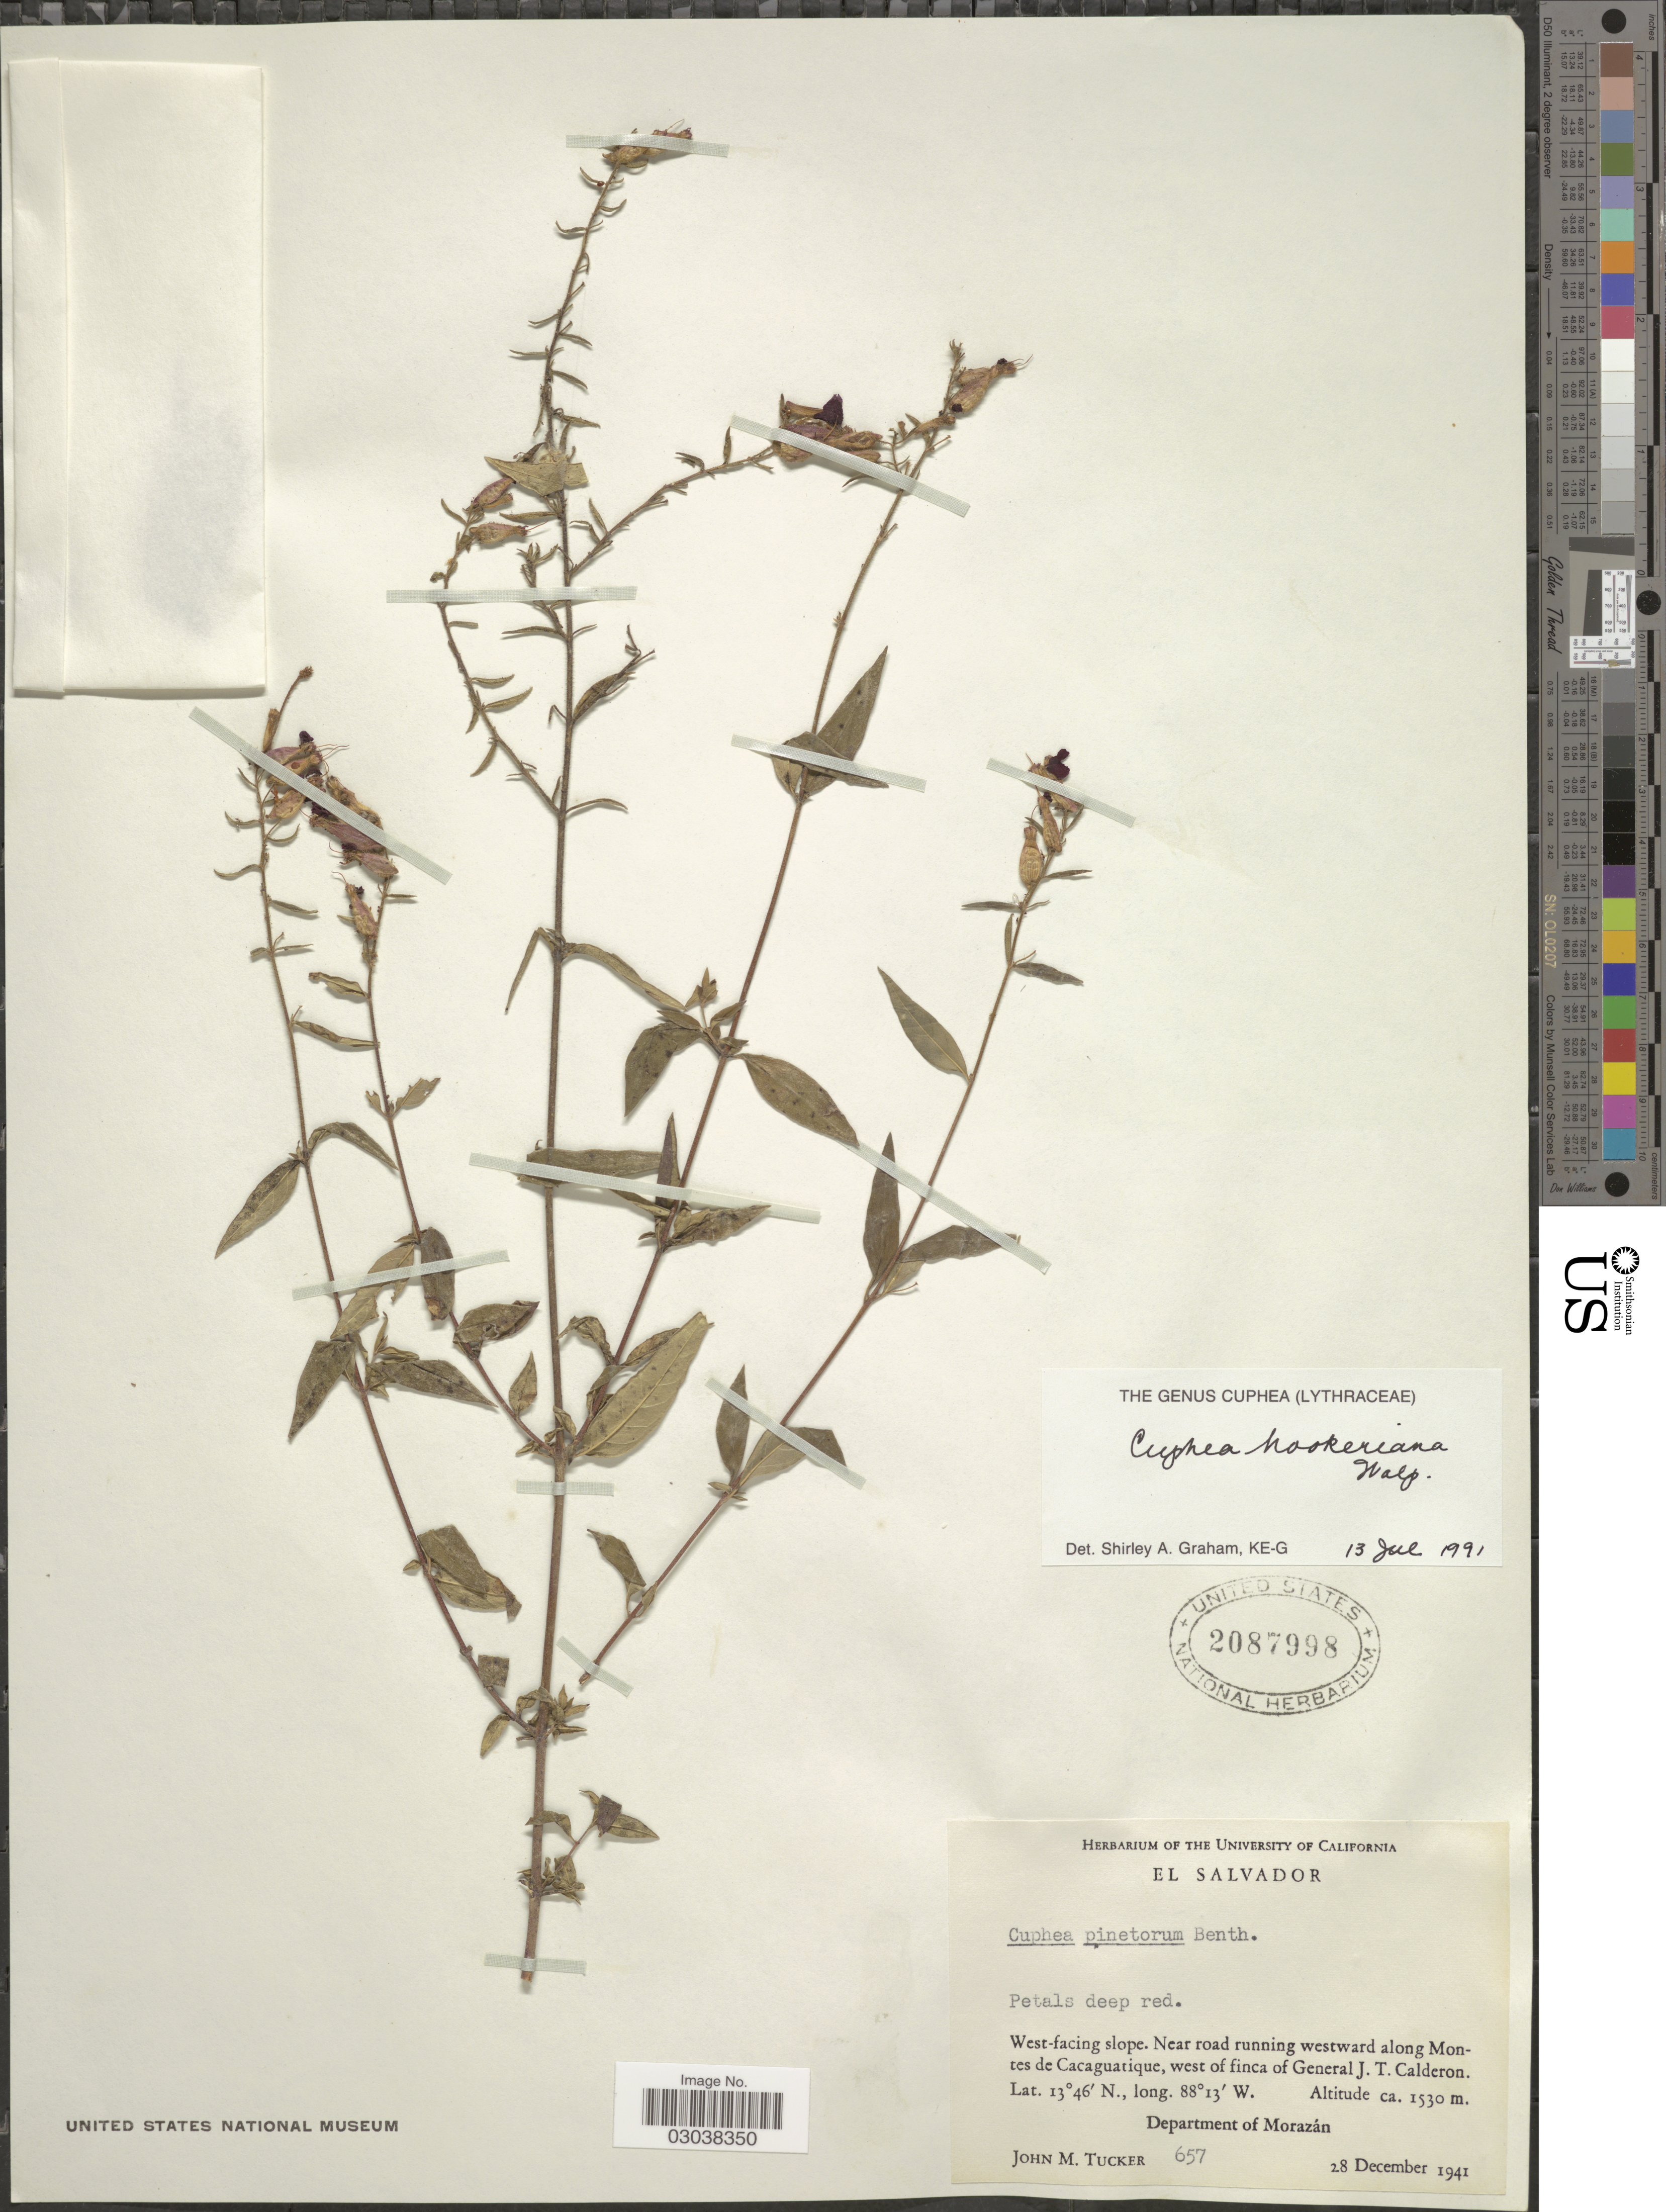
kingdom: Plantae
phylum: Tracheophyta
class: Magnoliopsida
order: Myrtales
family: Lythraceae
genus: Cuphea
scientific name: Cuphea hookeriana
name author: Walp.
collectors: J. M. Tucker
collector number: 657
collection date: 1941-12-28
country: El Salvador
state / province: Morazan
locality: West-facing slope. Near road running westward along Montes de Cacaguatique, west of finca of General J. T. Calderon. Department of Morazán.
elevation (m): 1530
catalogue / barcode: US 2087998